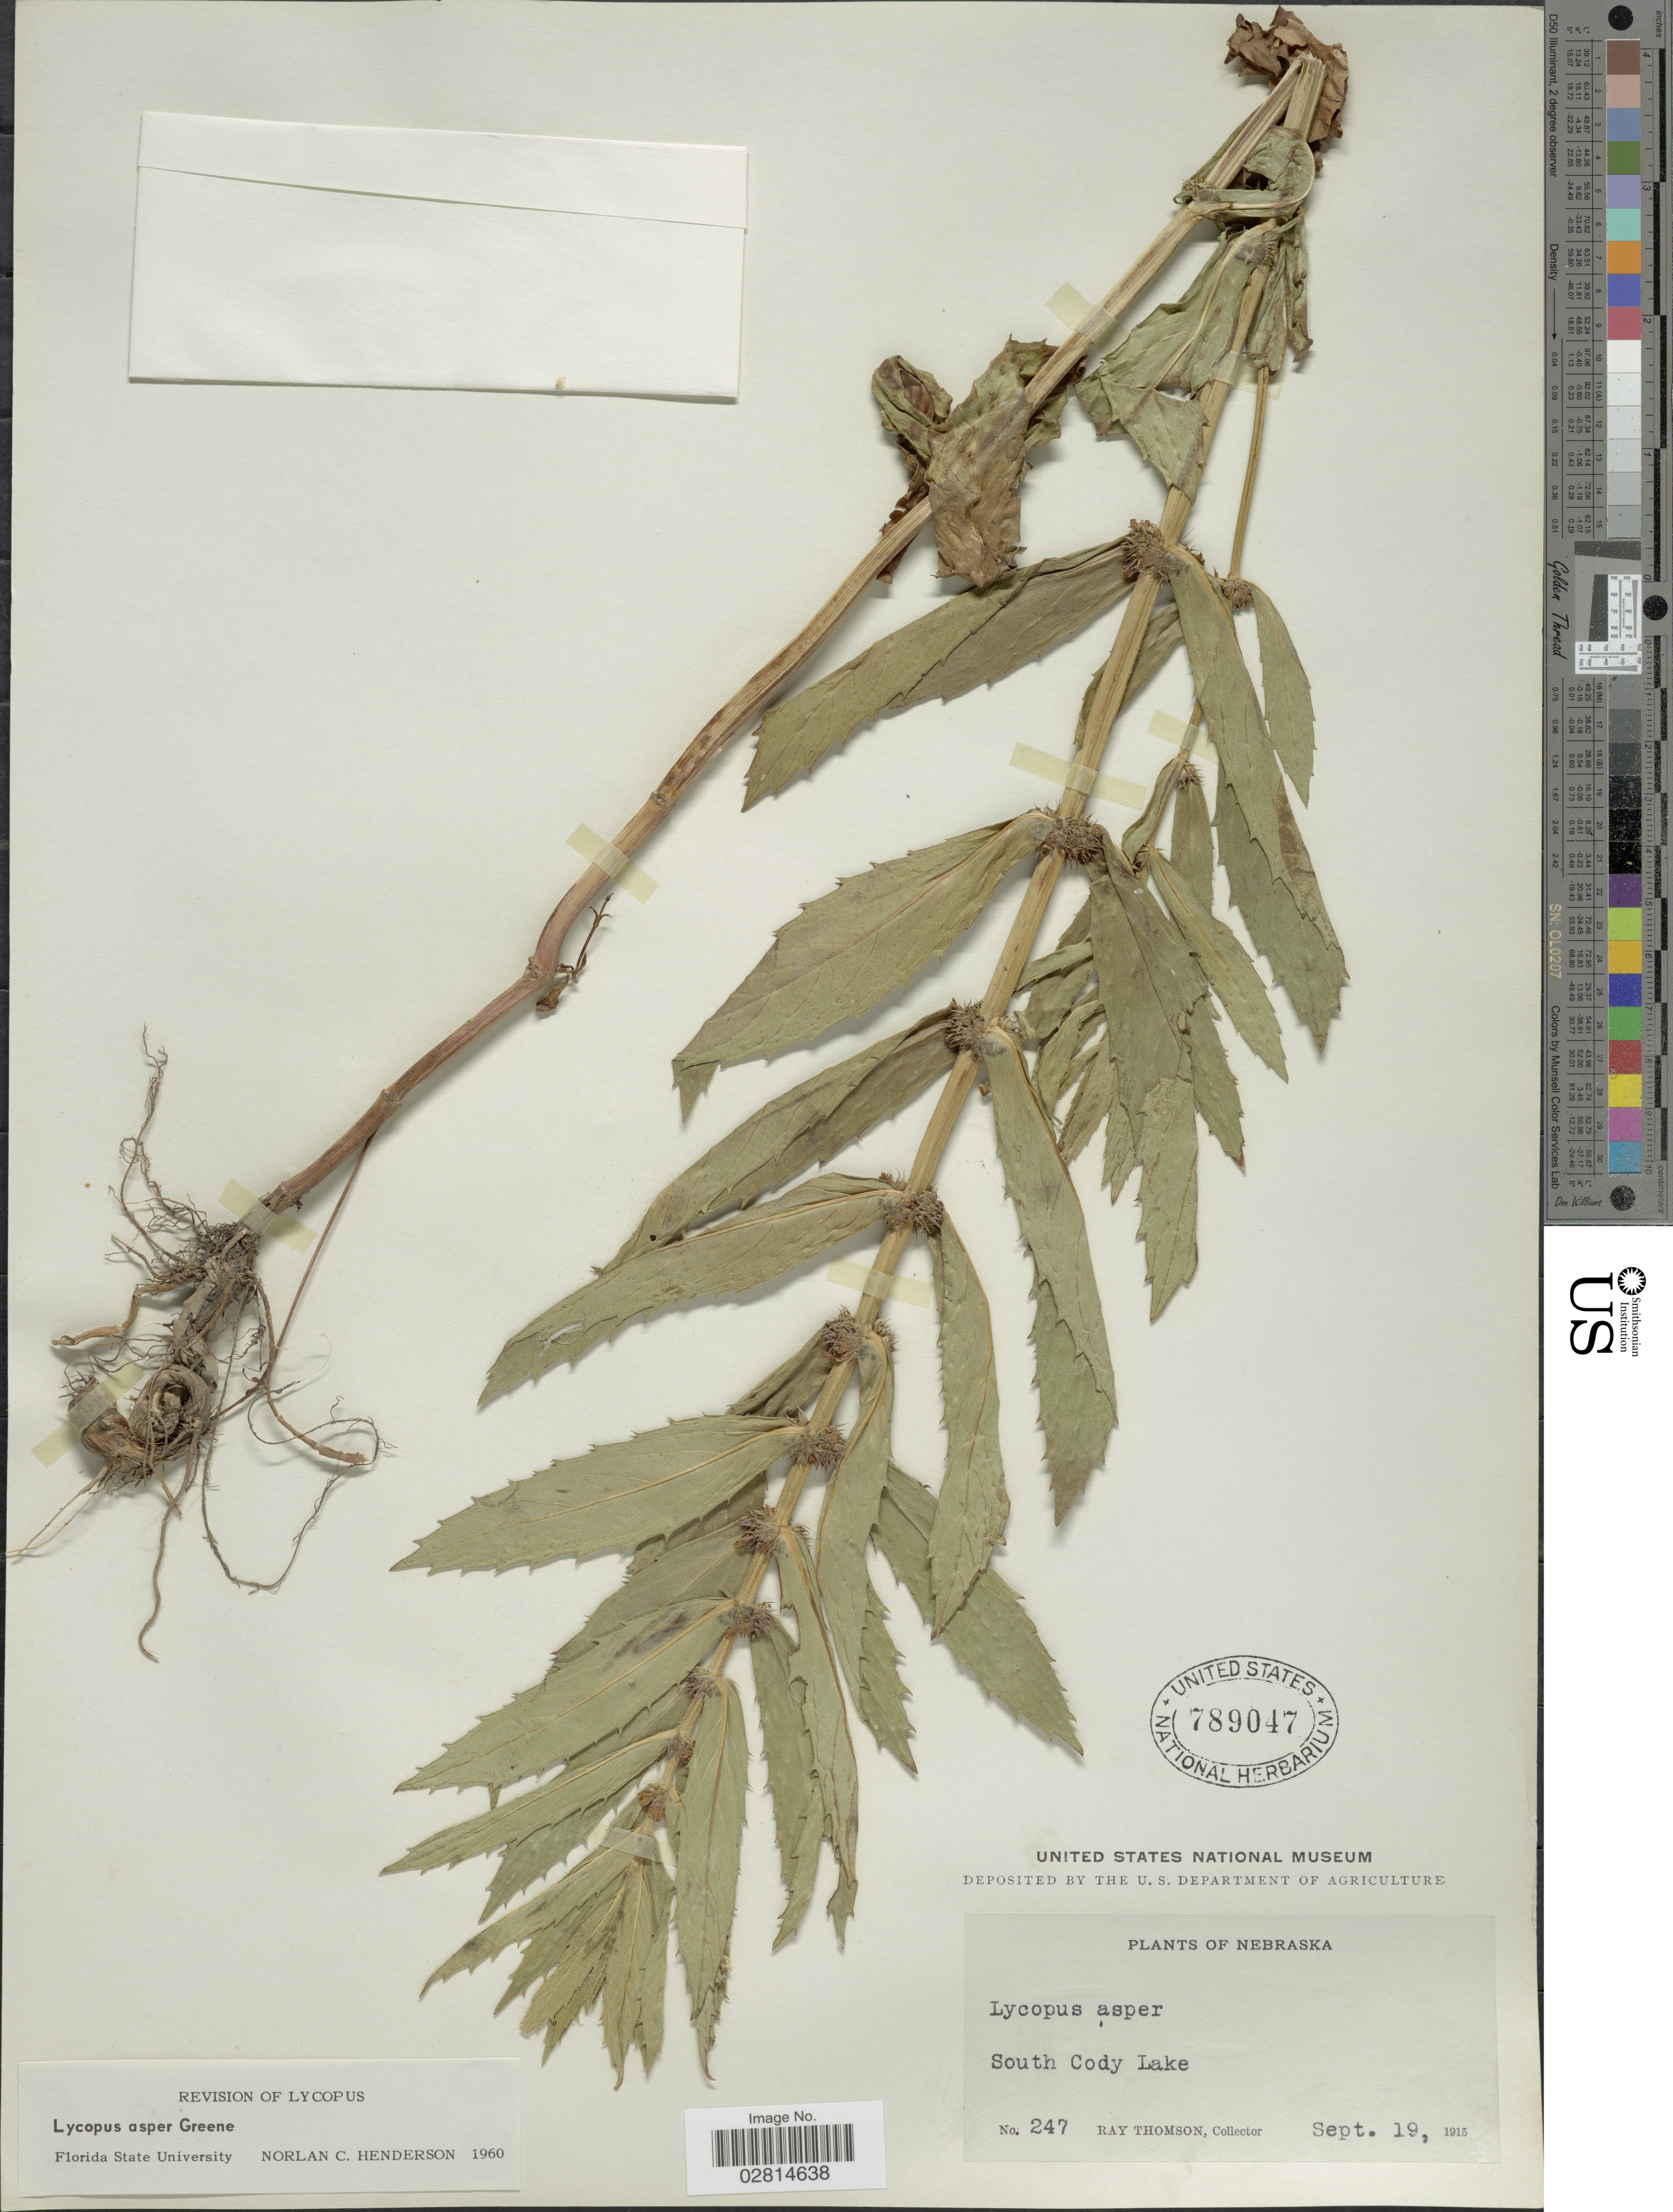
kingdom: Plantae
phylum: Tracheophyta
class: Magnoliopsida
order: Lamiales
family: Lamiaceae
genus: Lycopus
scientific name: Lycopus asper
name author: Greene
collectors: R. Thomson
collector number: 247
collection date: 1915-09-19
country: United States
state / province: Nebraska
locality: South Cody Lake.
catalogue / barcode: US 789047